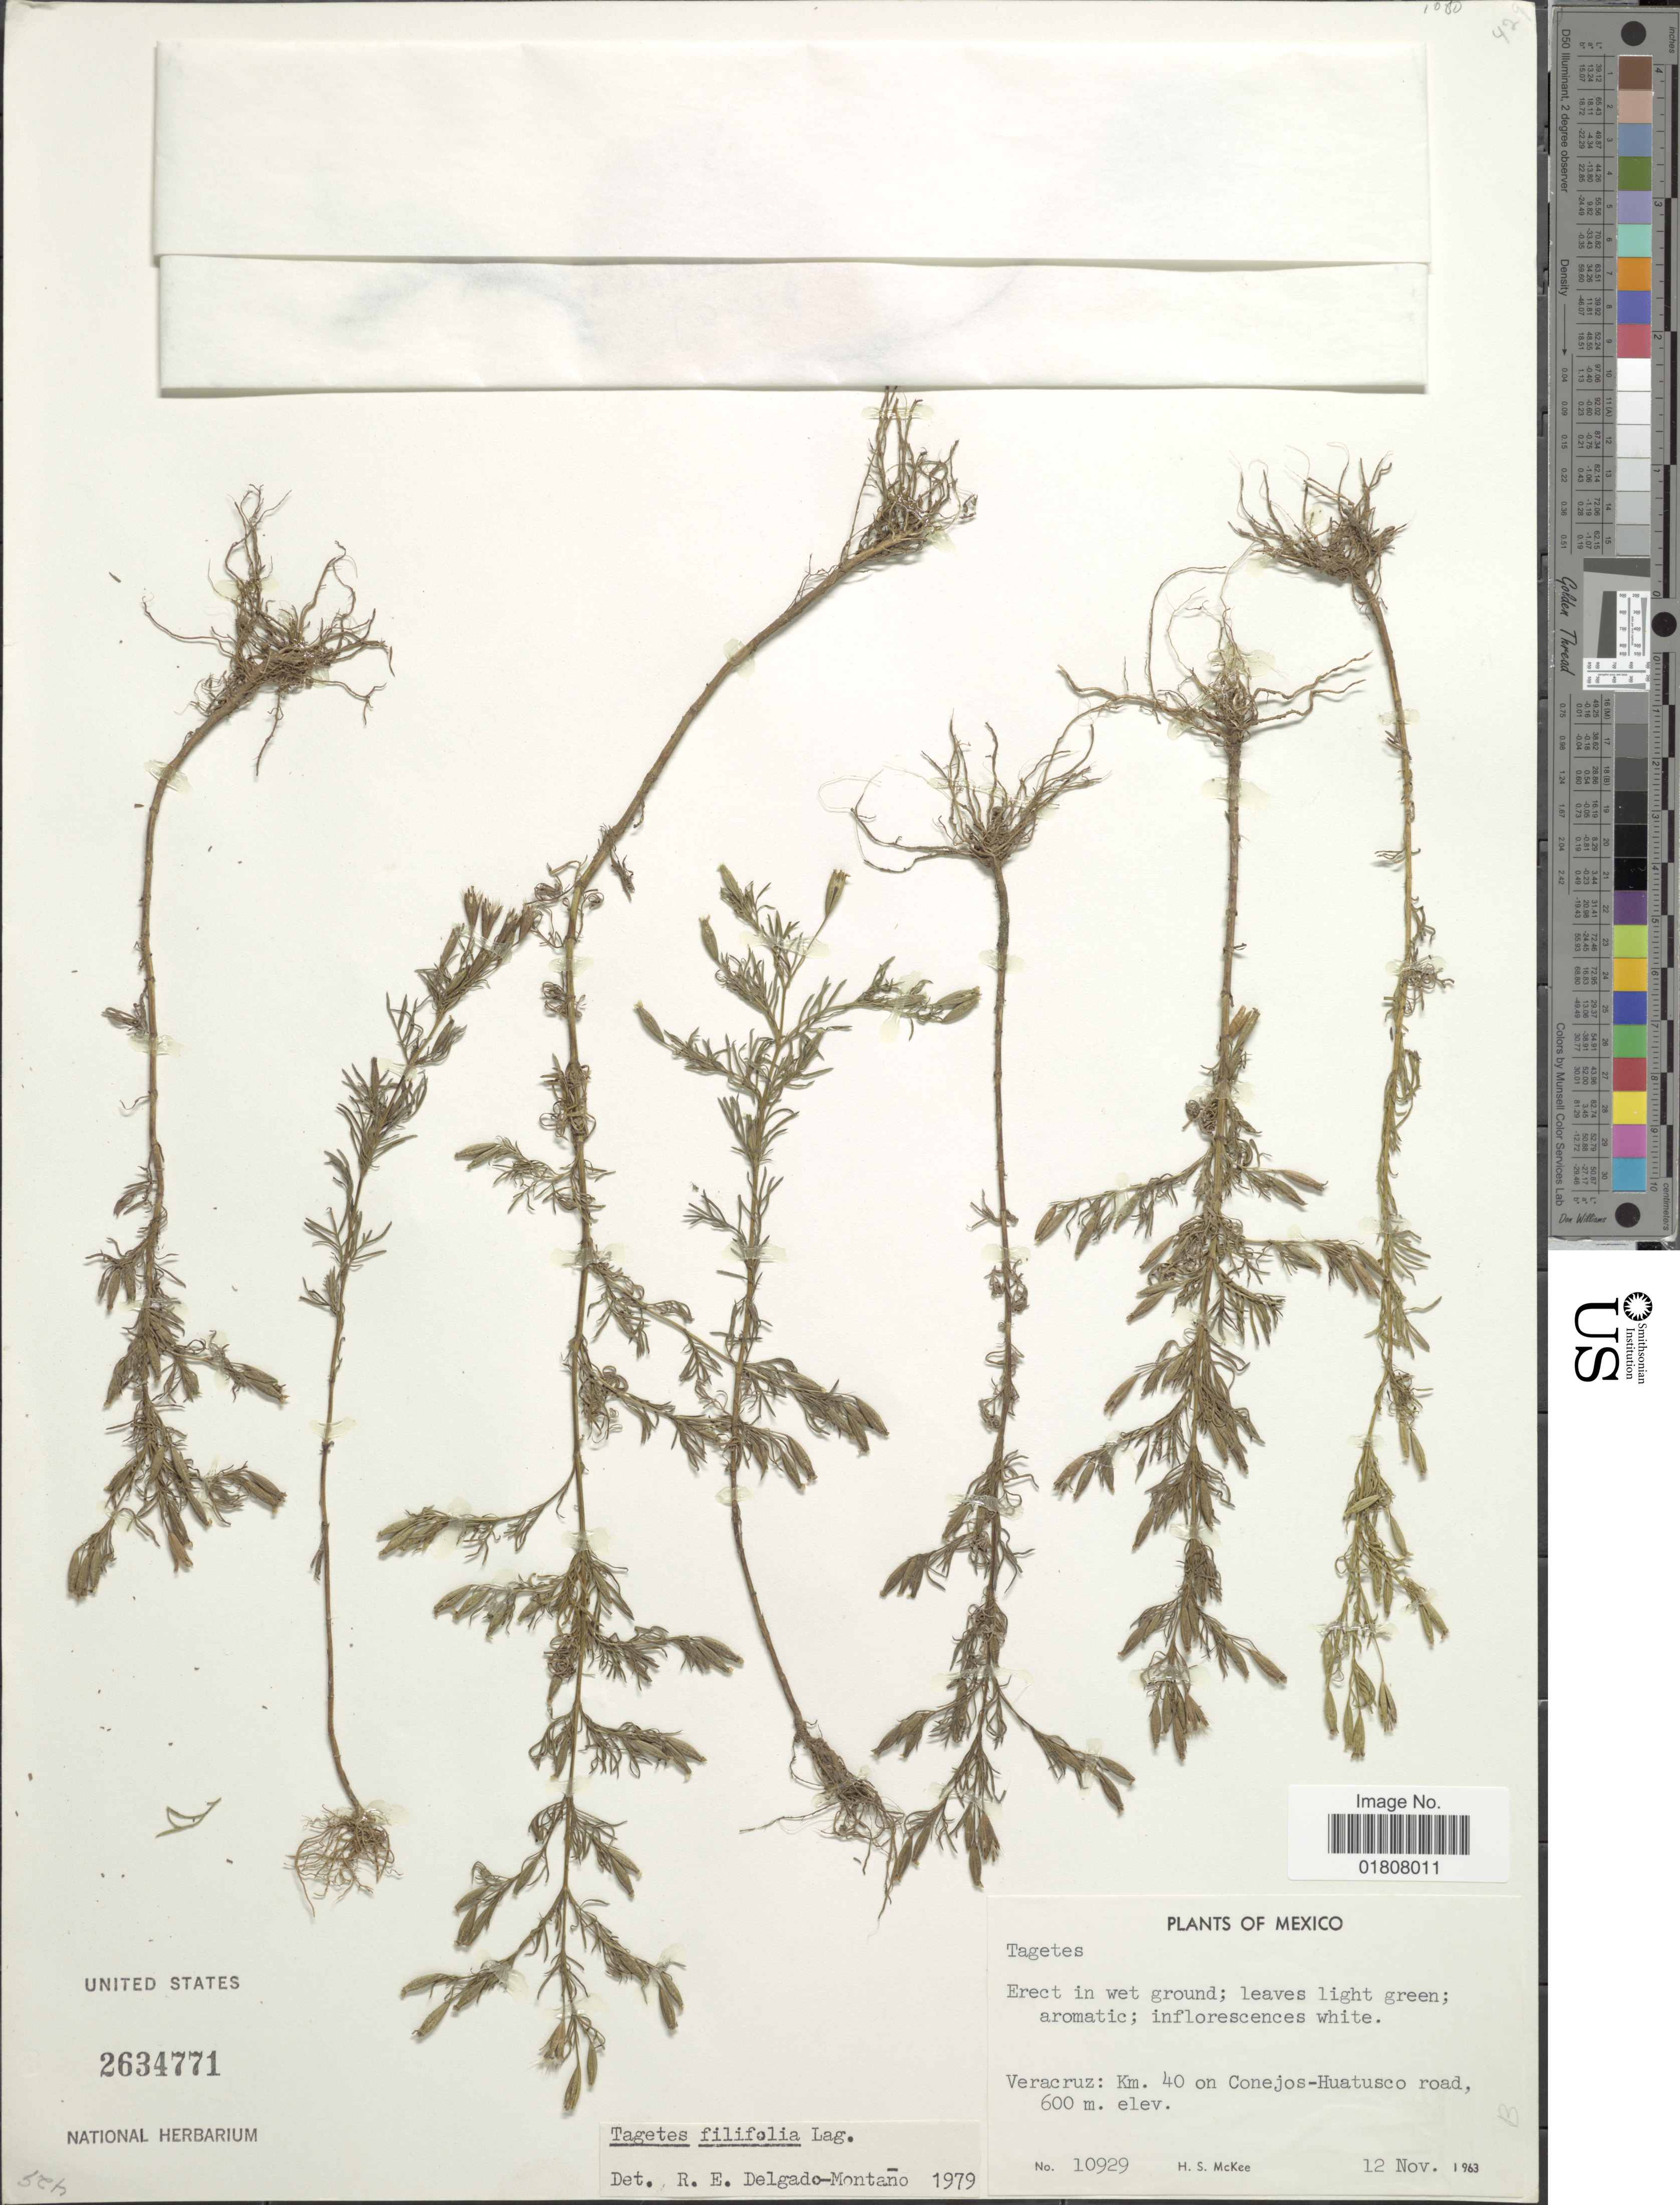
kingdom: Plantae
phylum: Tracheophyta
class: Magnoliopsida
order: Asterales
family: Asteraceae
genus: Tagetes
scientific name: Tagetes filifolia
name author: Lag.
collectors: H. S. McKee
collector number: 10929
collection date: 1963-11-12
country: Mexico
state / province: Veracruz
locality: Veracruz, km 40 on Conejos-Huatusco road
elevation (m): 600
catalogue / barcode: US 2634771